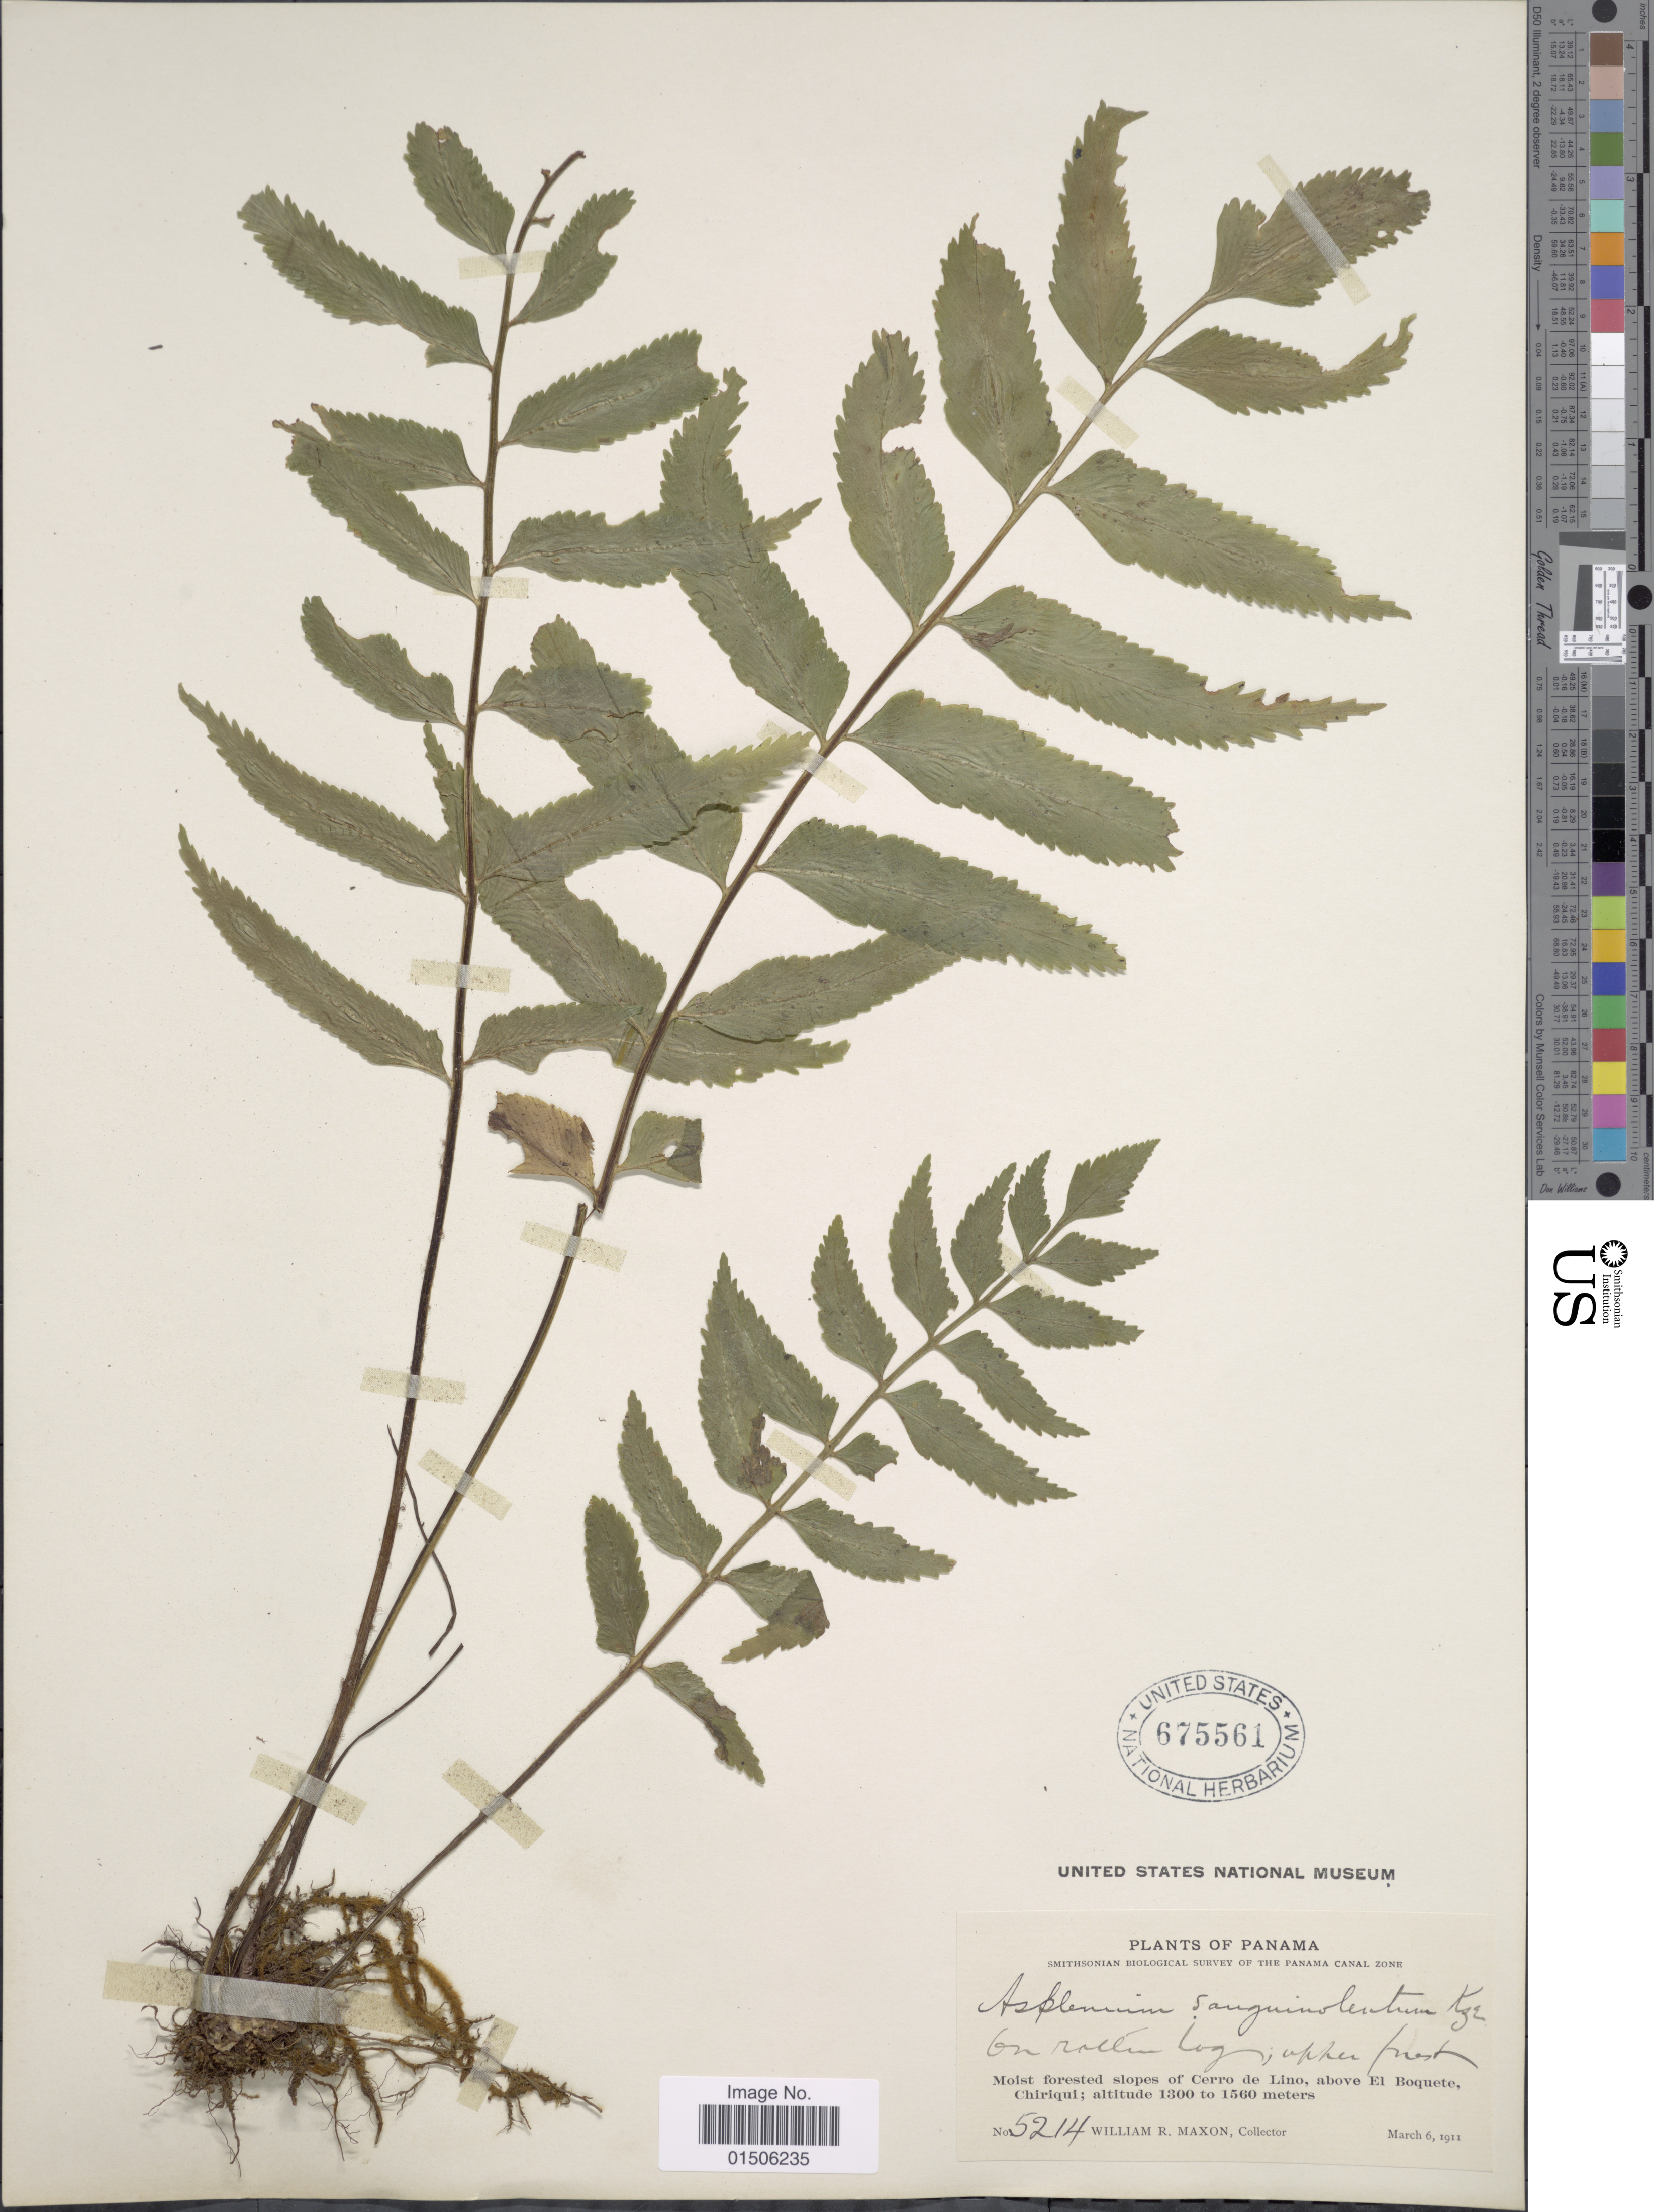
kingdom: Plantae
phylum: Tracheophyta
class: Polypodiopsida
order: Polypodiales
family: Aspleniaceae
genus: Asplenium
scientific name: Asplenium feei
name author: Kunze ex Fée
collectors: W. R. Maxon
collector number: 5214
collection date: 1911-03-06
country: Panama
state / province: Chiriqui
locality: Moist forested slopes of Cerro de Lino, above El Boquete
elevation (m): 1300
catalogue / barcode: US 675561